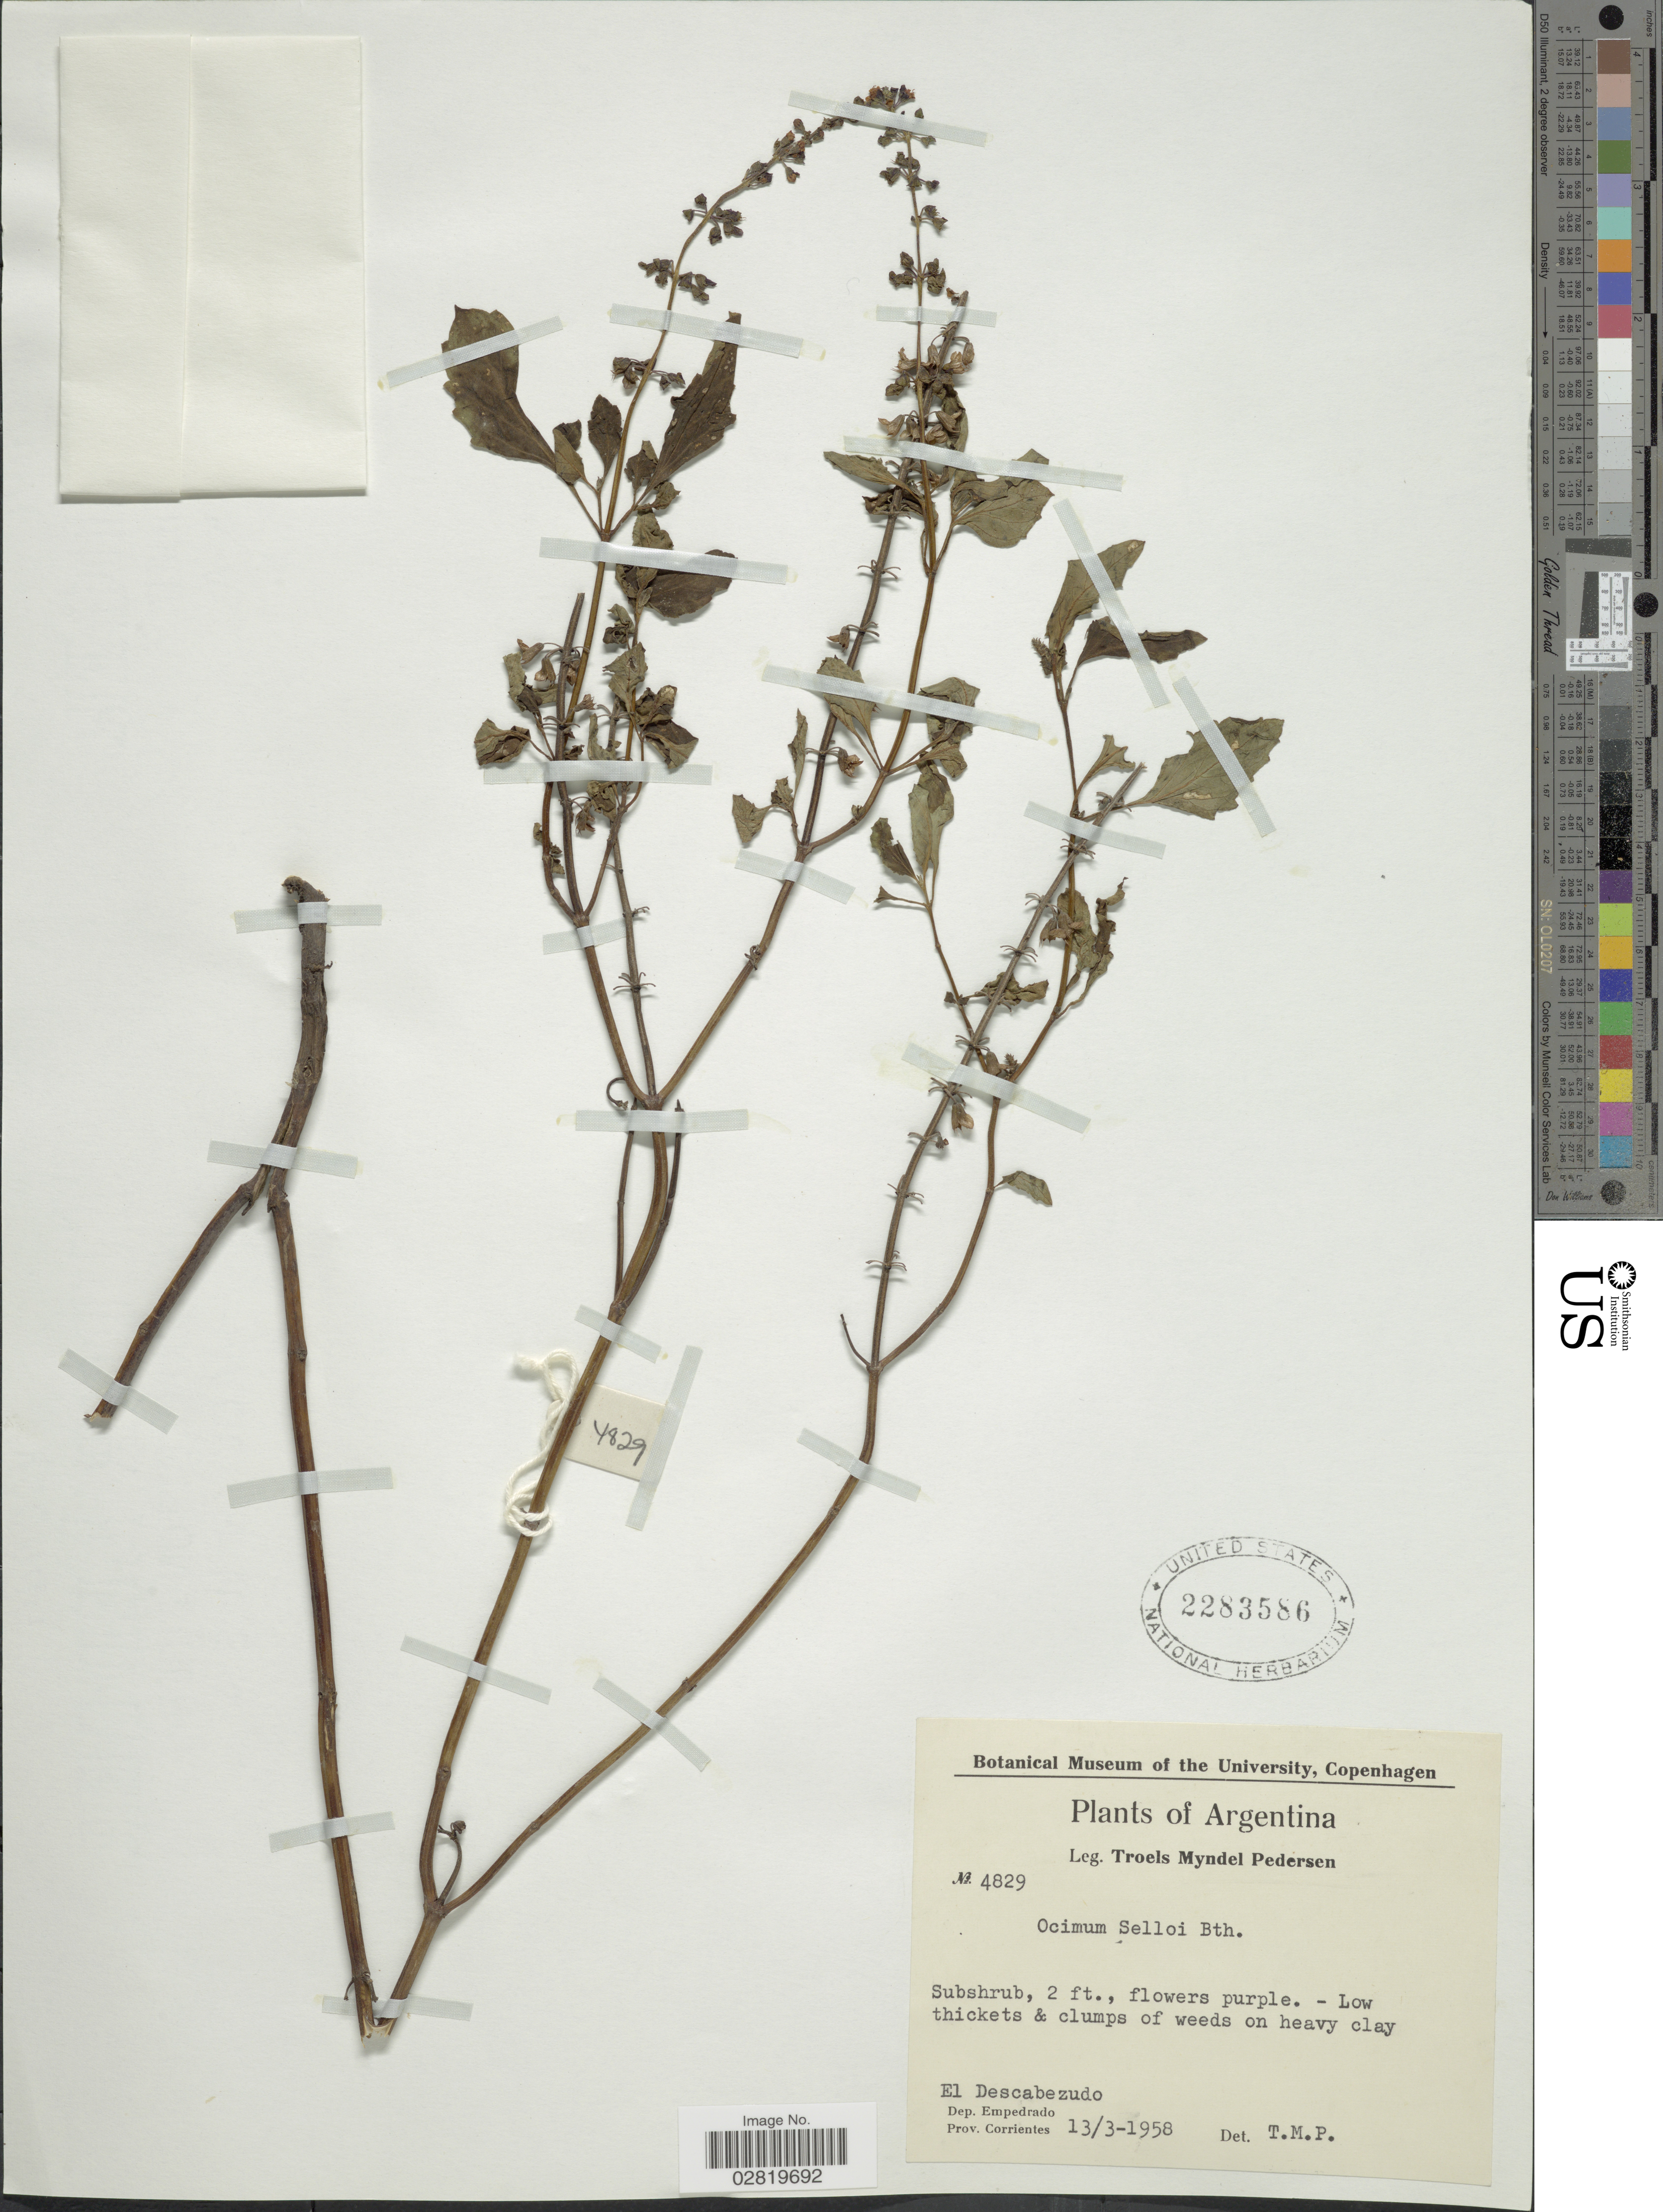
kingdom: Plantae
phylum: Tracheophyta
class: Magnoliopsida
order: Lamiales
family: Lamiaceae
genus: Ocimum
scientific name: Ocimum selloi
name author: Benth.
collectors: T. Pederson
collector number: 4829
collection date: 1958-03-13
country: Argentina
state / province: Corrientes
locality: El Descabezudo, Dep. Empedrado, Prov. Corrientes.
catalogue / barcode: US 2283586